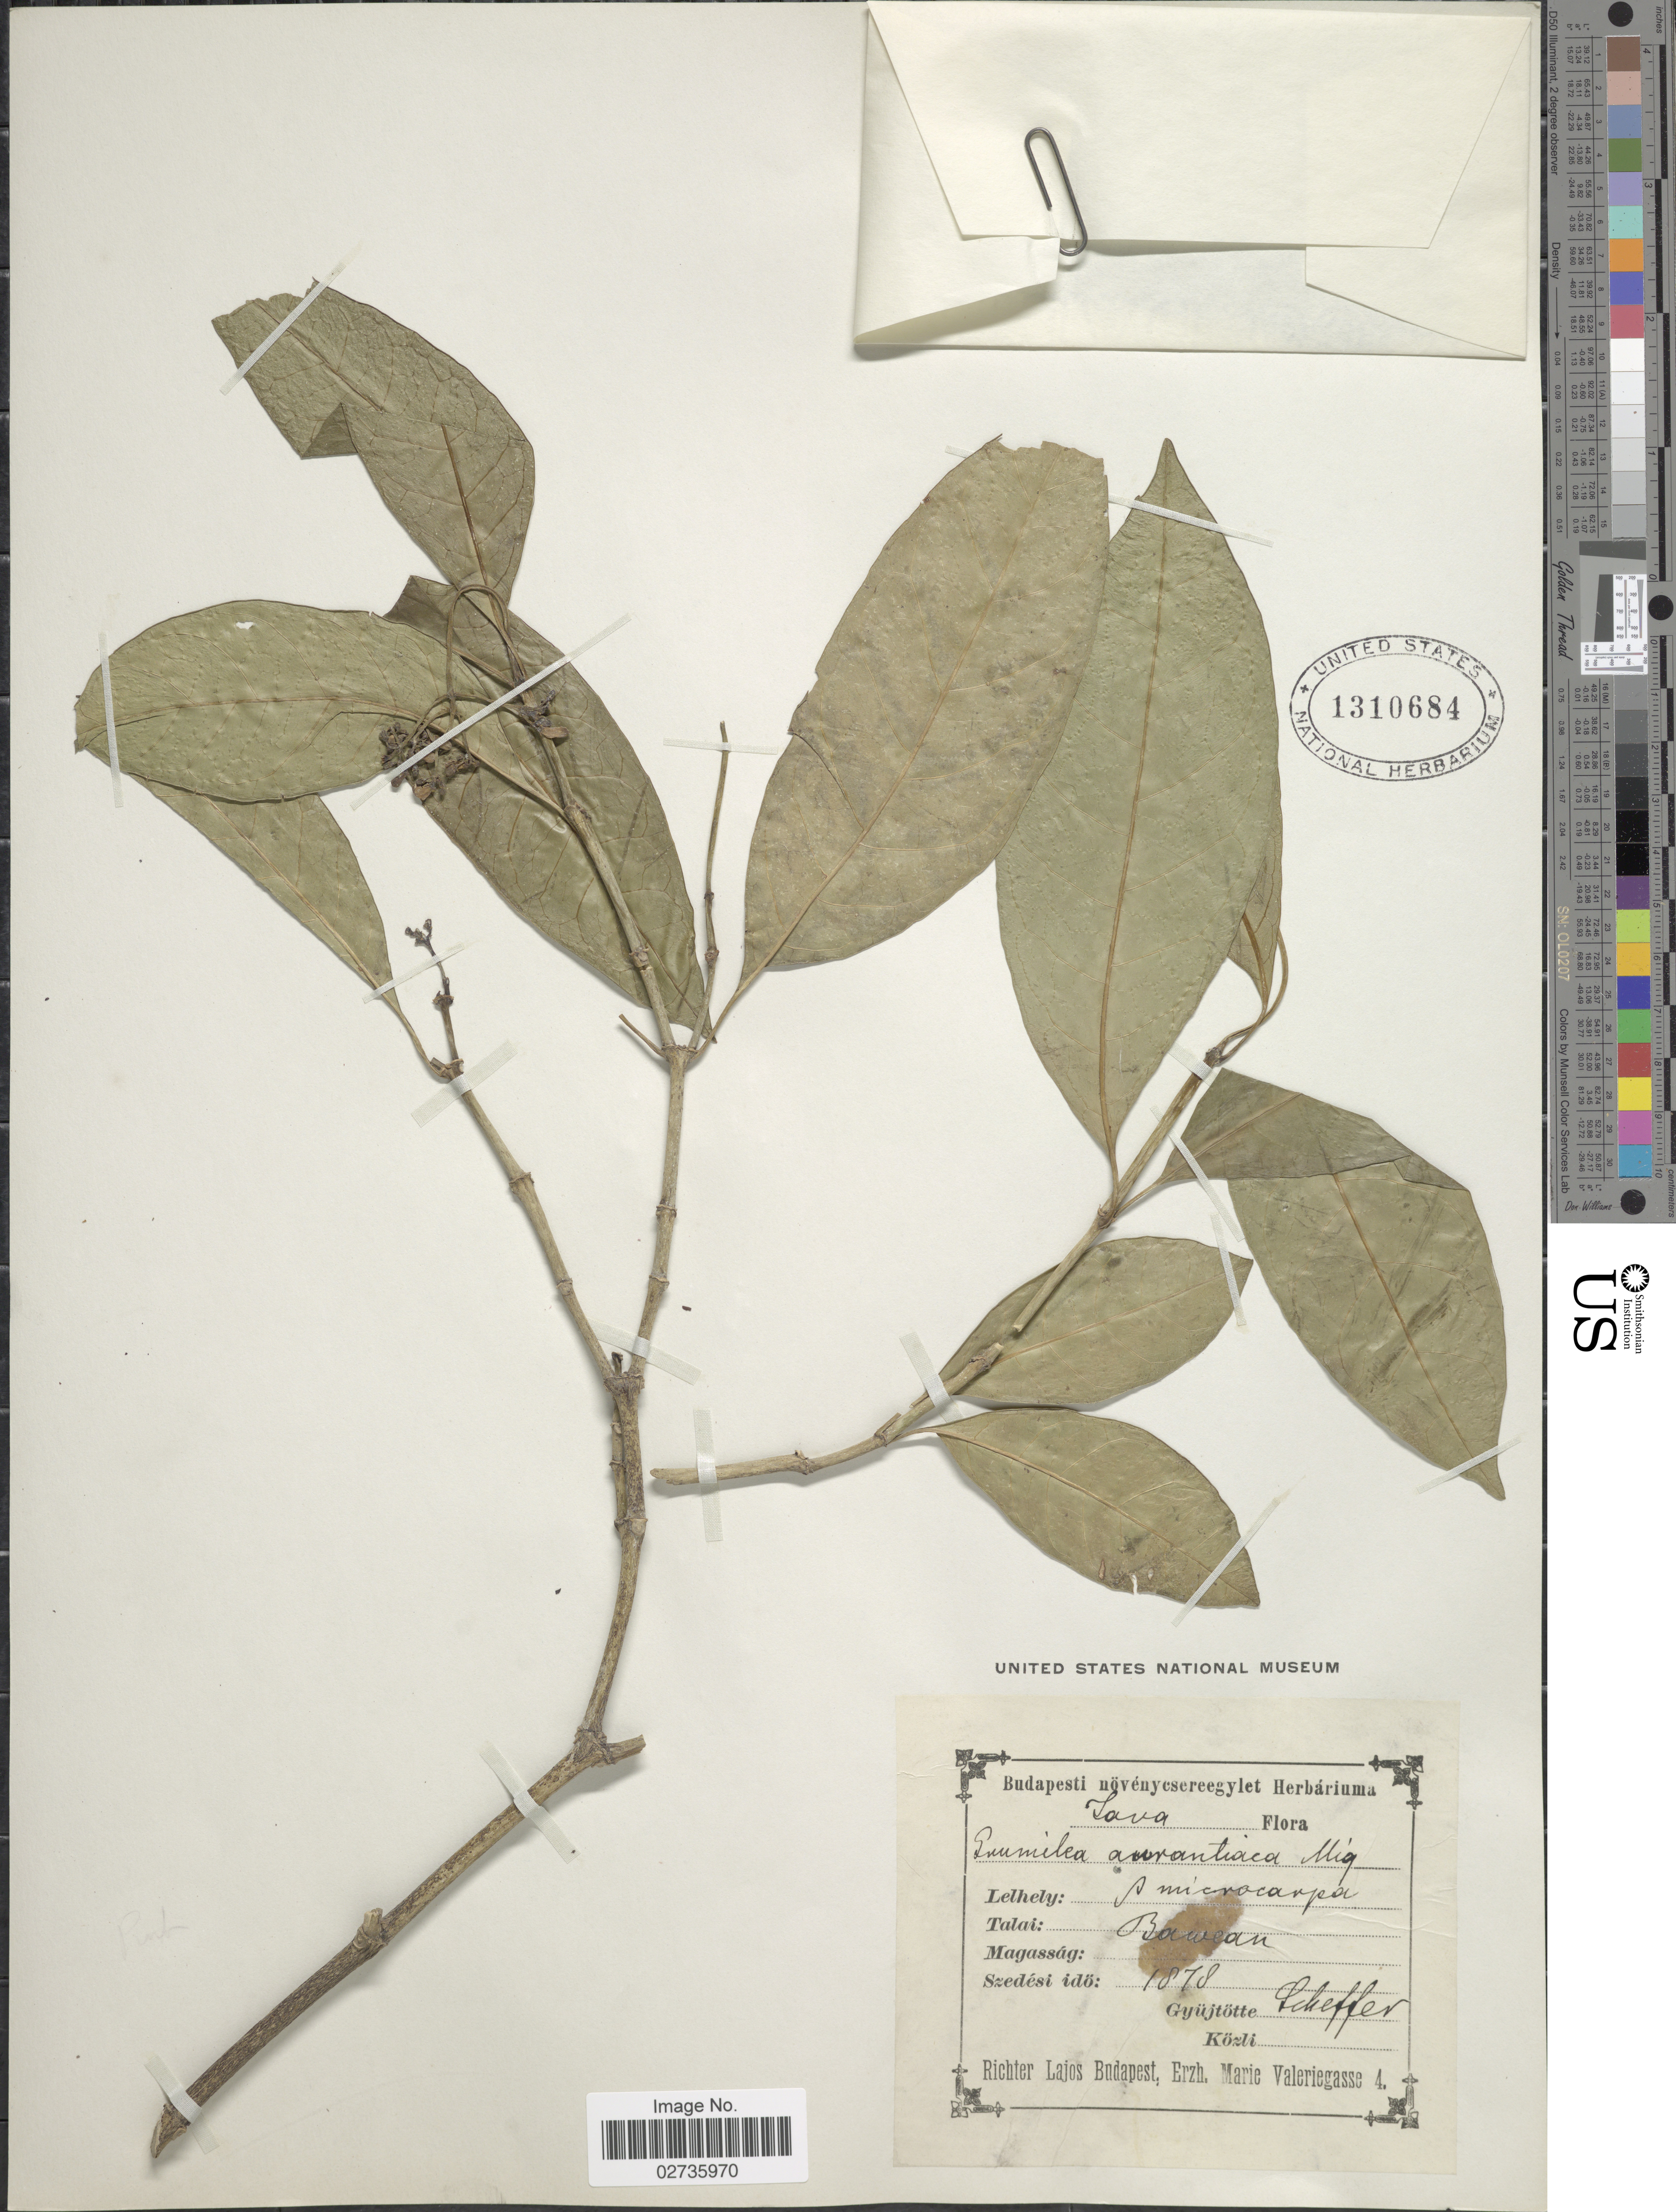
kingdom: Plantae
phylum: Tracheophyta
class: Magnoliopsida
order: Gentianales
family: Rubiaceae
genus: Psychotria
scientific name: Psychotria aurantiaca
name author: Wall.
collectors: Scheffer, --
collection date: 1878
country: Indonesia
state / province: Java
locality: Bawean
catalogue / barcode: US 1310684